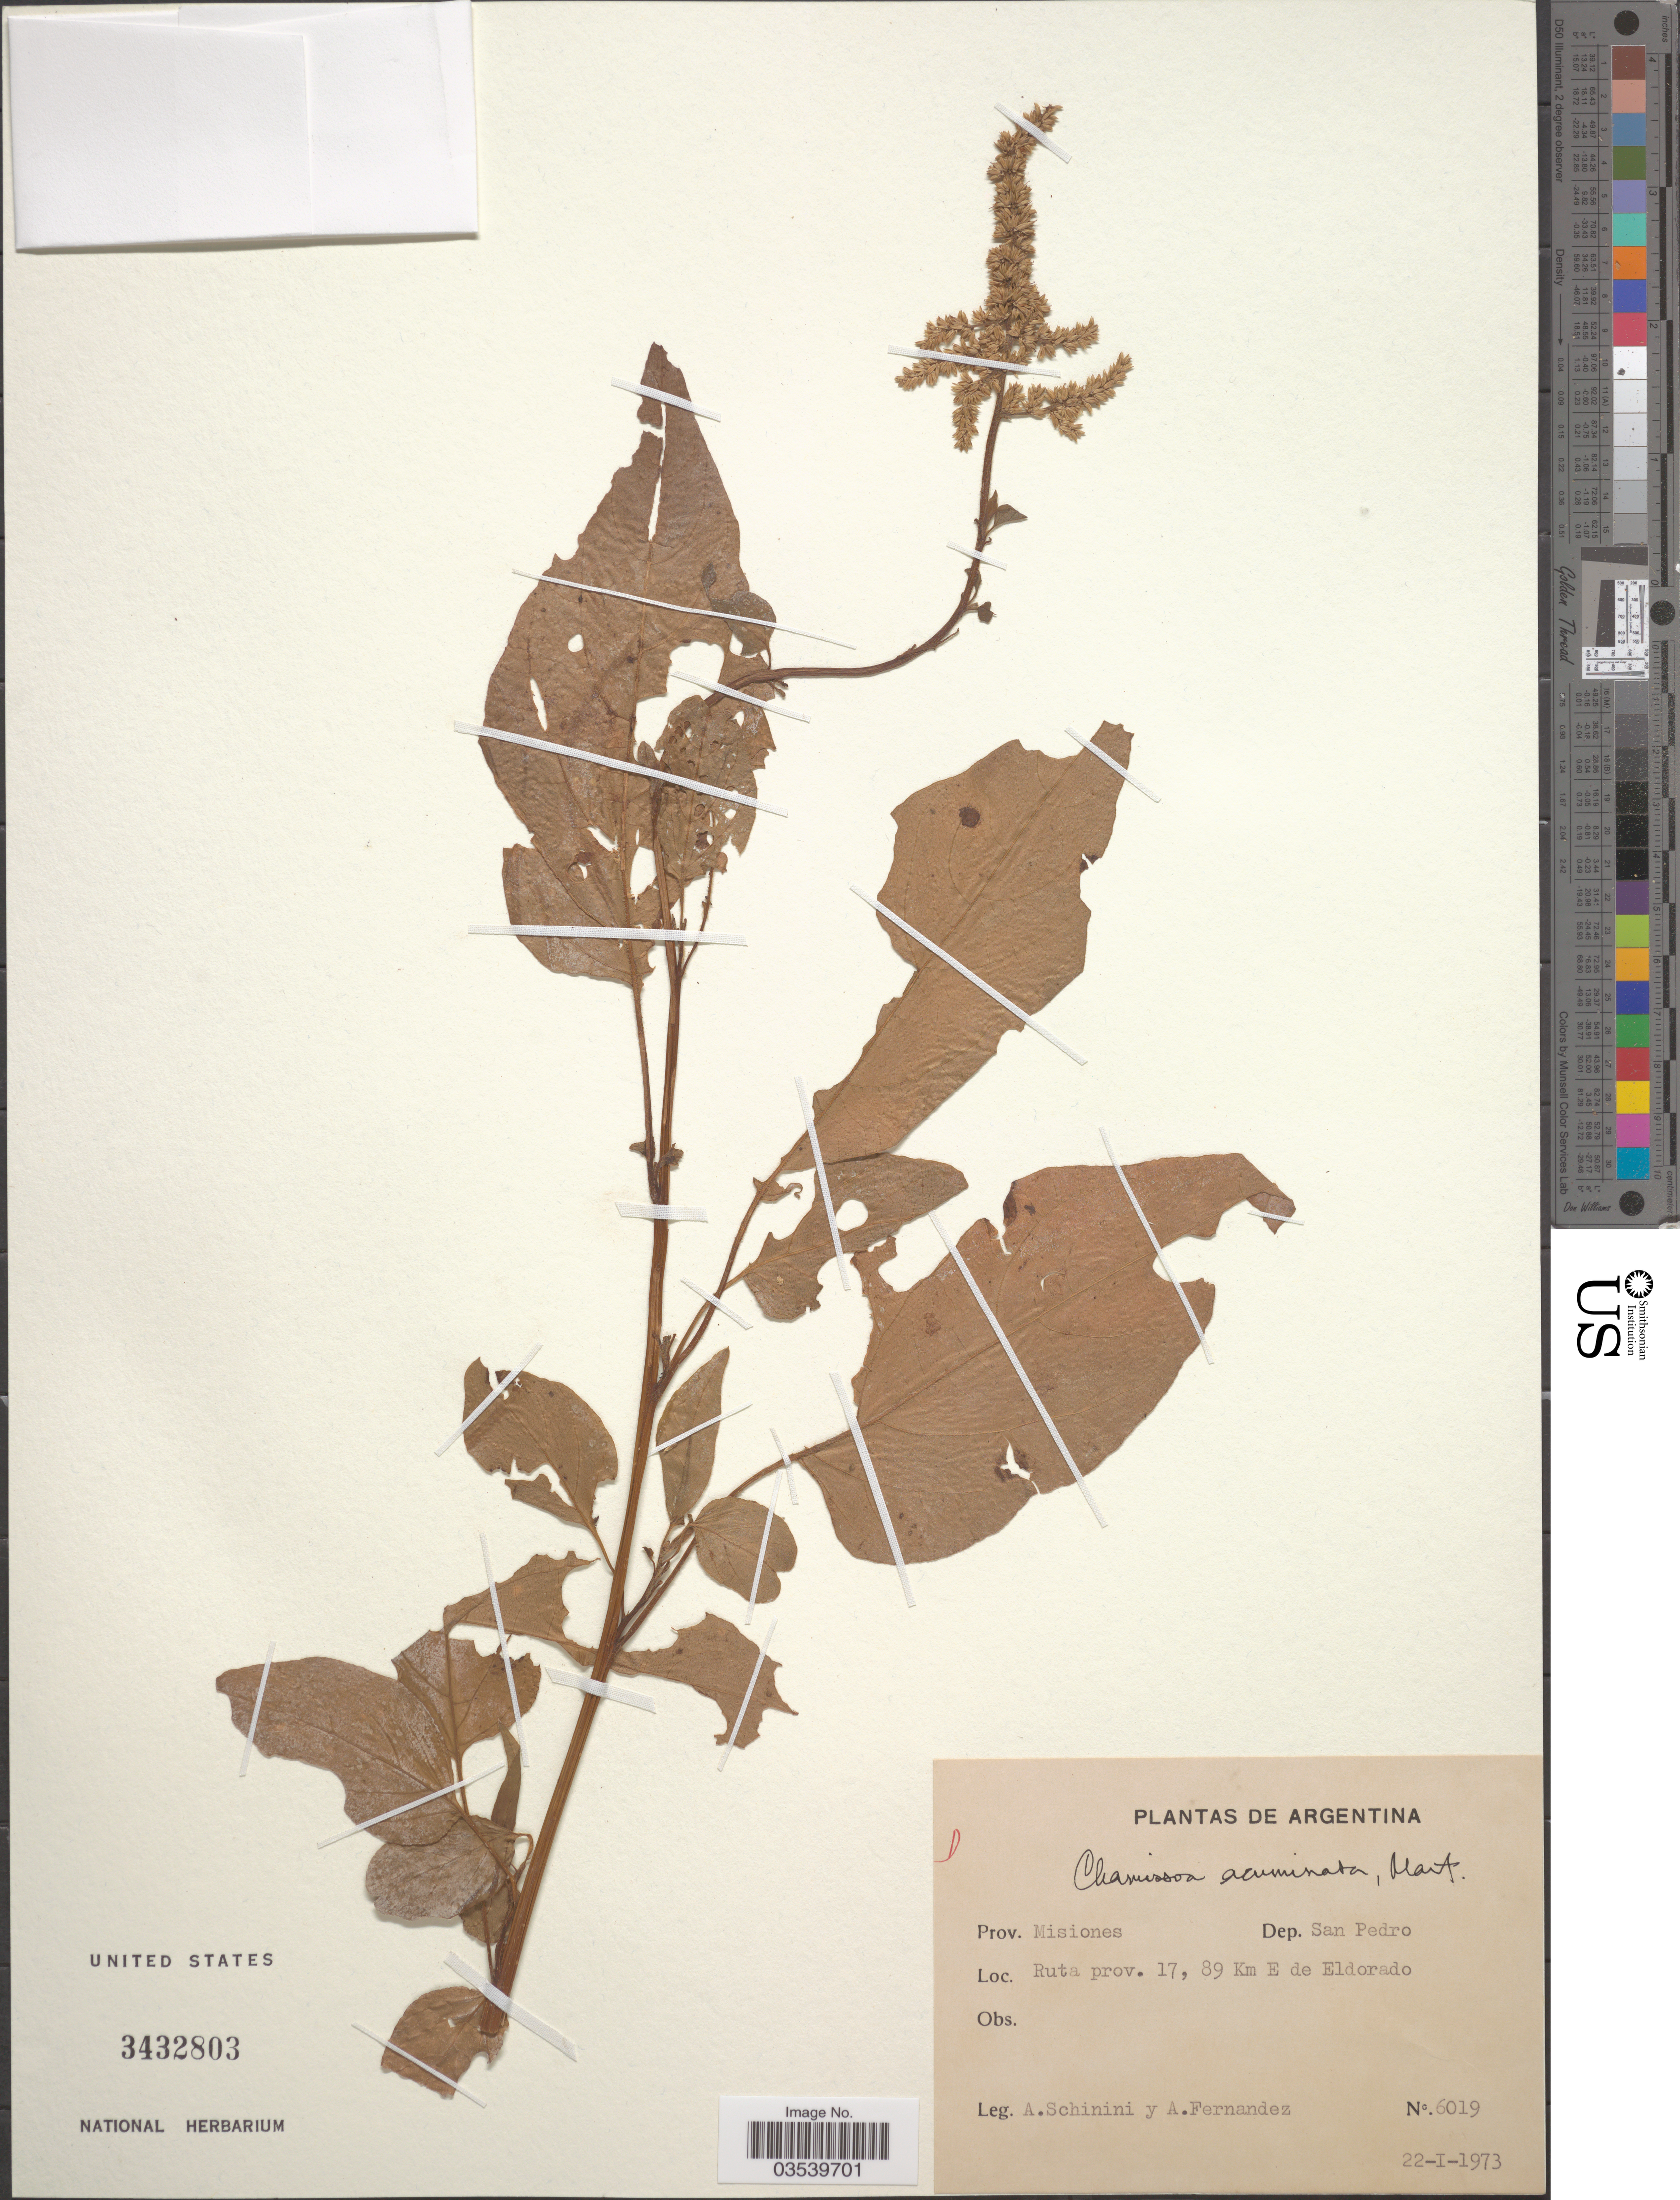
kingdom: Plantae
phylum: Tracheophyta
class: Magnoliopsida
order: Caryophyllales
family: Amaranthaceae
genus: Chamissoa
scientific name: Chamissoa acuminata var. maximiliani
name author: (Mart. ex Moq.) Sohmer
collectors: A. Schinini & A. Fernandez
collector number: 6019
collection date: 1973-01-22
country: Argentina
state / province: Misiones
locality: Dep. San Pedro. Ruta prov. 17, 89 Km E de Eldorado.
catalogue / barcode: US 3432803